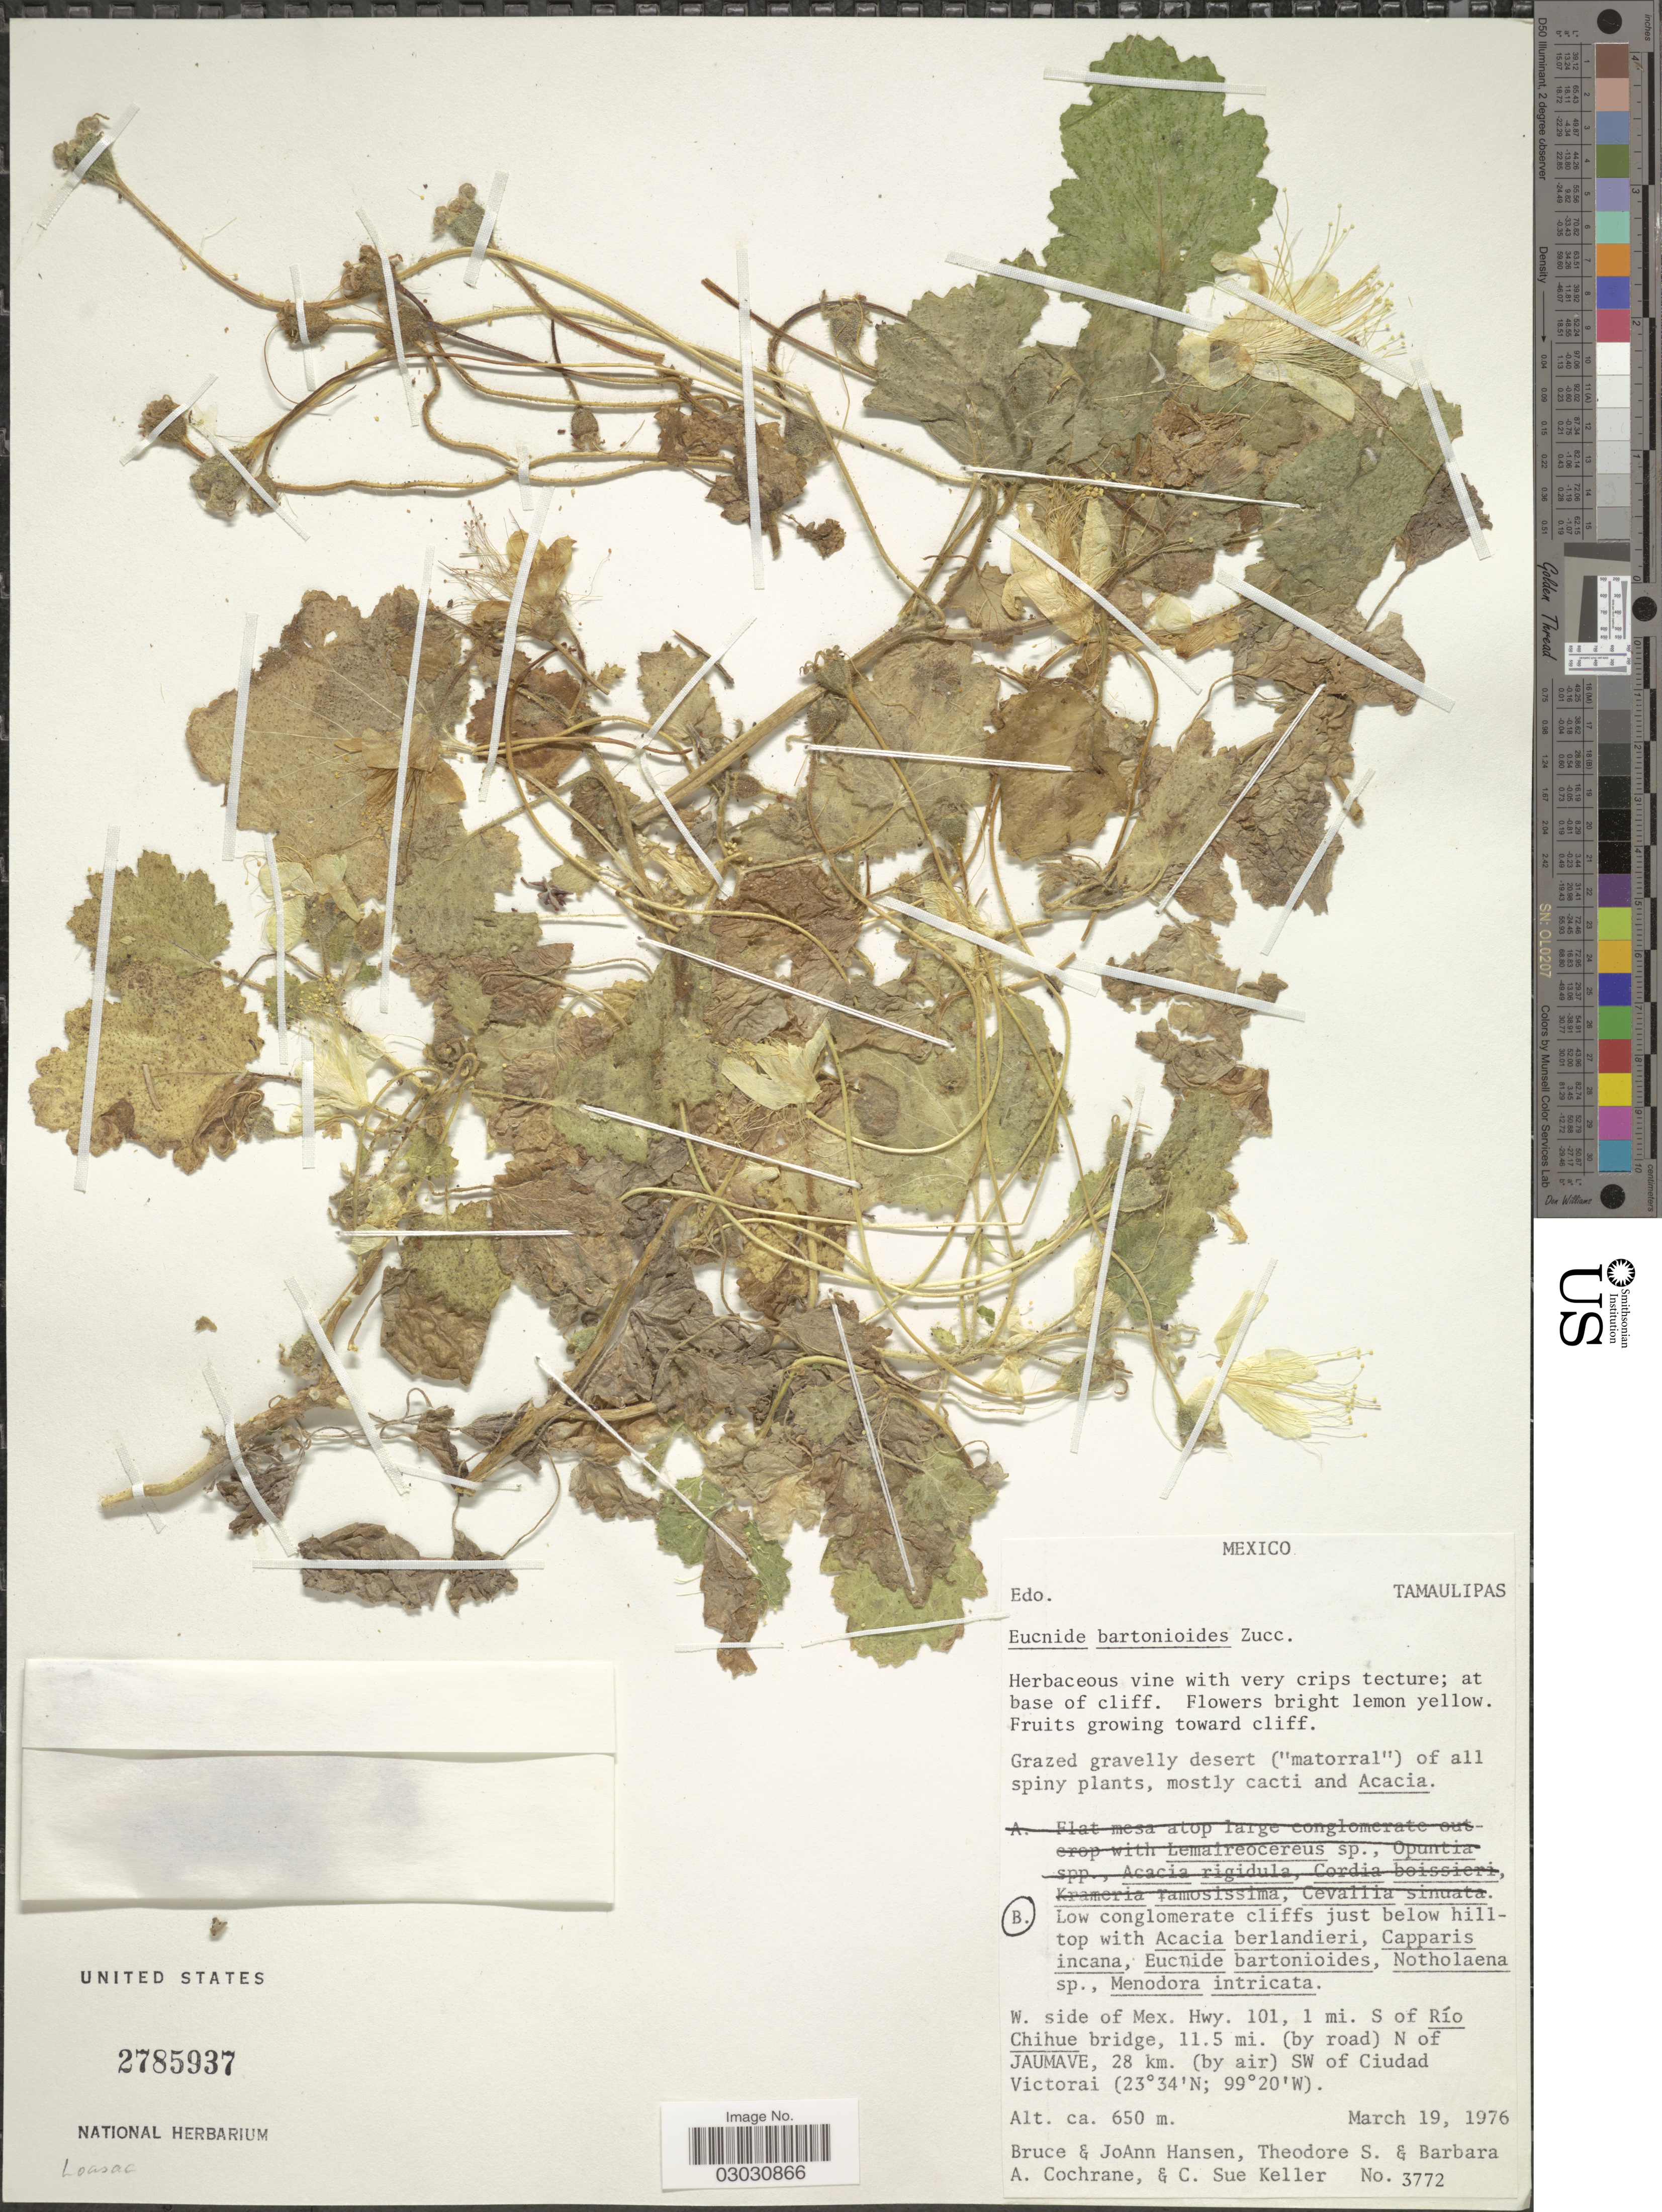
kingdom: Plantae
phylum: Tracheophyta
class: Magnoliopsida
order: Cornales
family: Loasaceae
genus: Eucnide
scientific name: Eucnide bartonioides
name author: Zucc.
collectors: B. Hansen, J. Hansen, T. S. Cochrane, B. Cochrane & S. Keller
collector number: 3772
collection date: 1976-03-19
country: Mexico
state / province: Tamaulipas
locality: W. side of Mex. Hwy. 101, 1 mi. S of Río Chihue bridge, 11.5 mi. (by road) N of Jaumave, 28 km. (by air) SW of Ciudad Victorai.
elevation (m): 650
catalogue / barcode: US 2785937